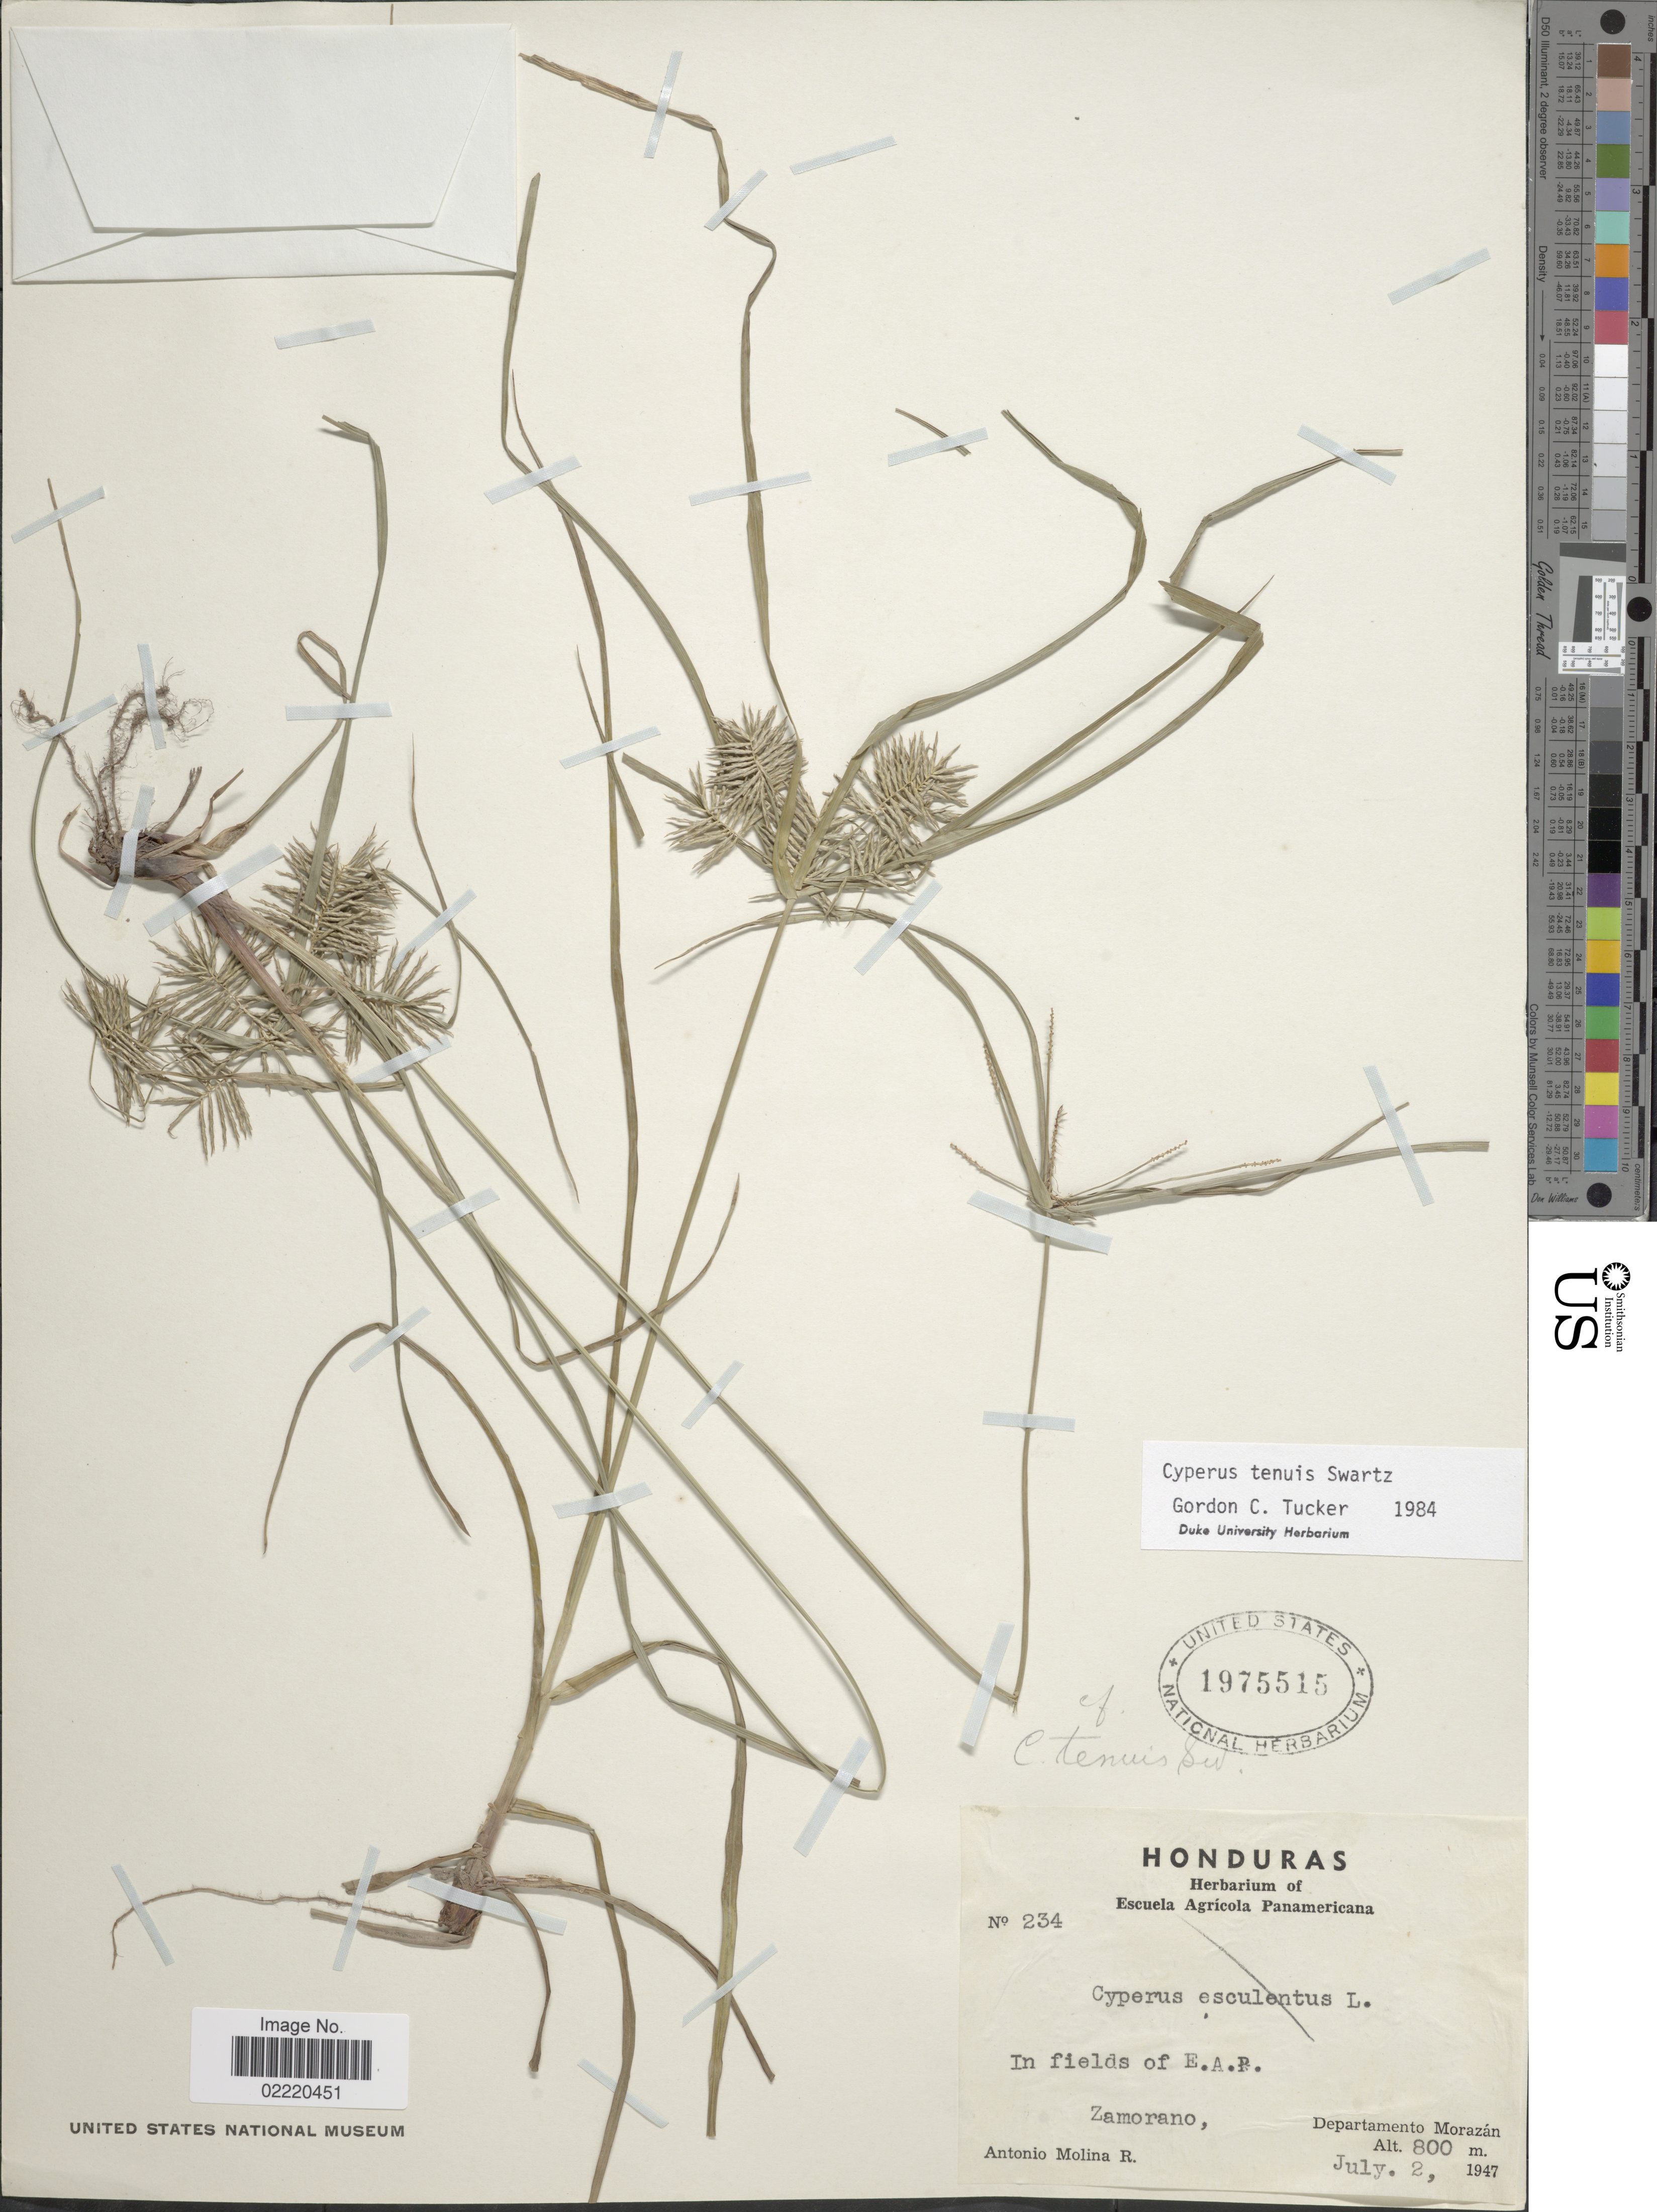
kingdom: Plantae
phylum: Tracheophyta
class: Liliopsida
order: Poales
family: Cyperaceae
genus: Cyperus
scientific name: Cyperus tenuis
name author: Sw.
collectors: A. Molina R.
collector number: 234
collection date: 1947-07-02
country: Honduras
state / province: Fco. Morazán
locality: In fields of E.A.P., Zamorano, Departamento Morazan.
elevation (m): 800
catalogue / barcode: US 1975515